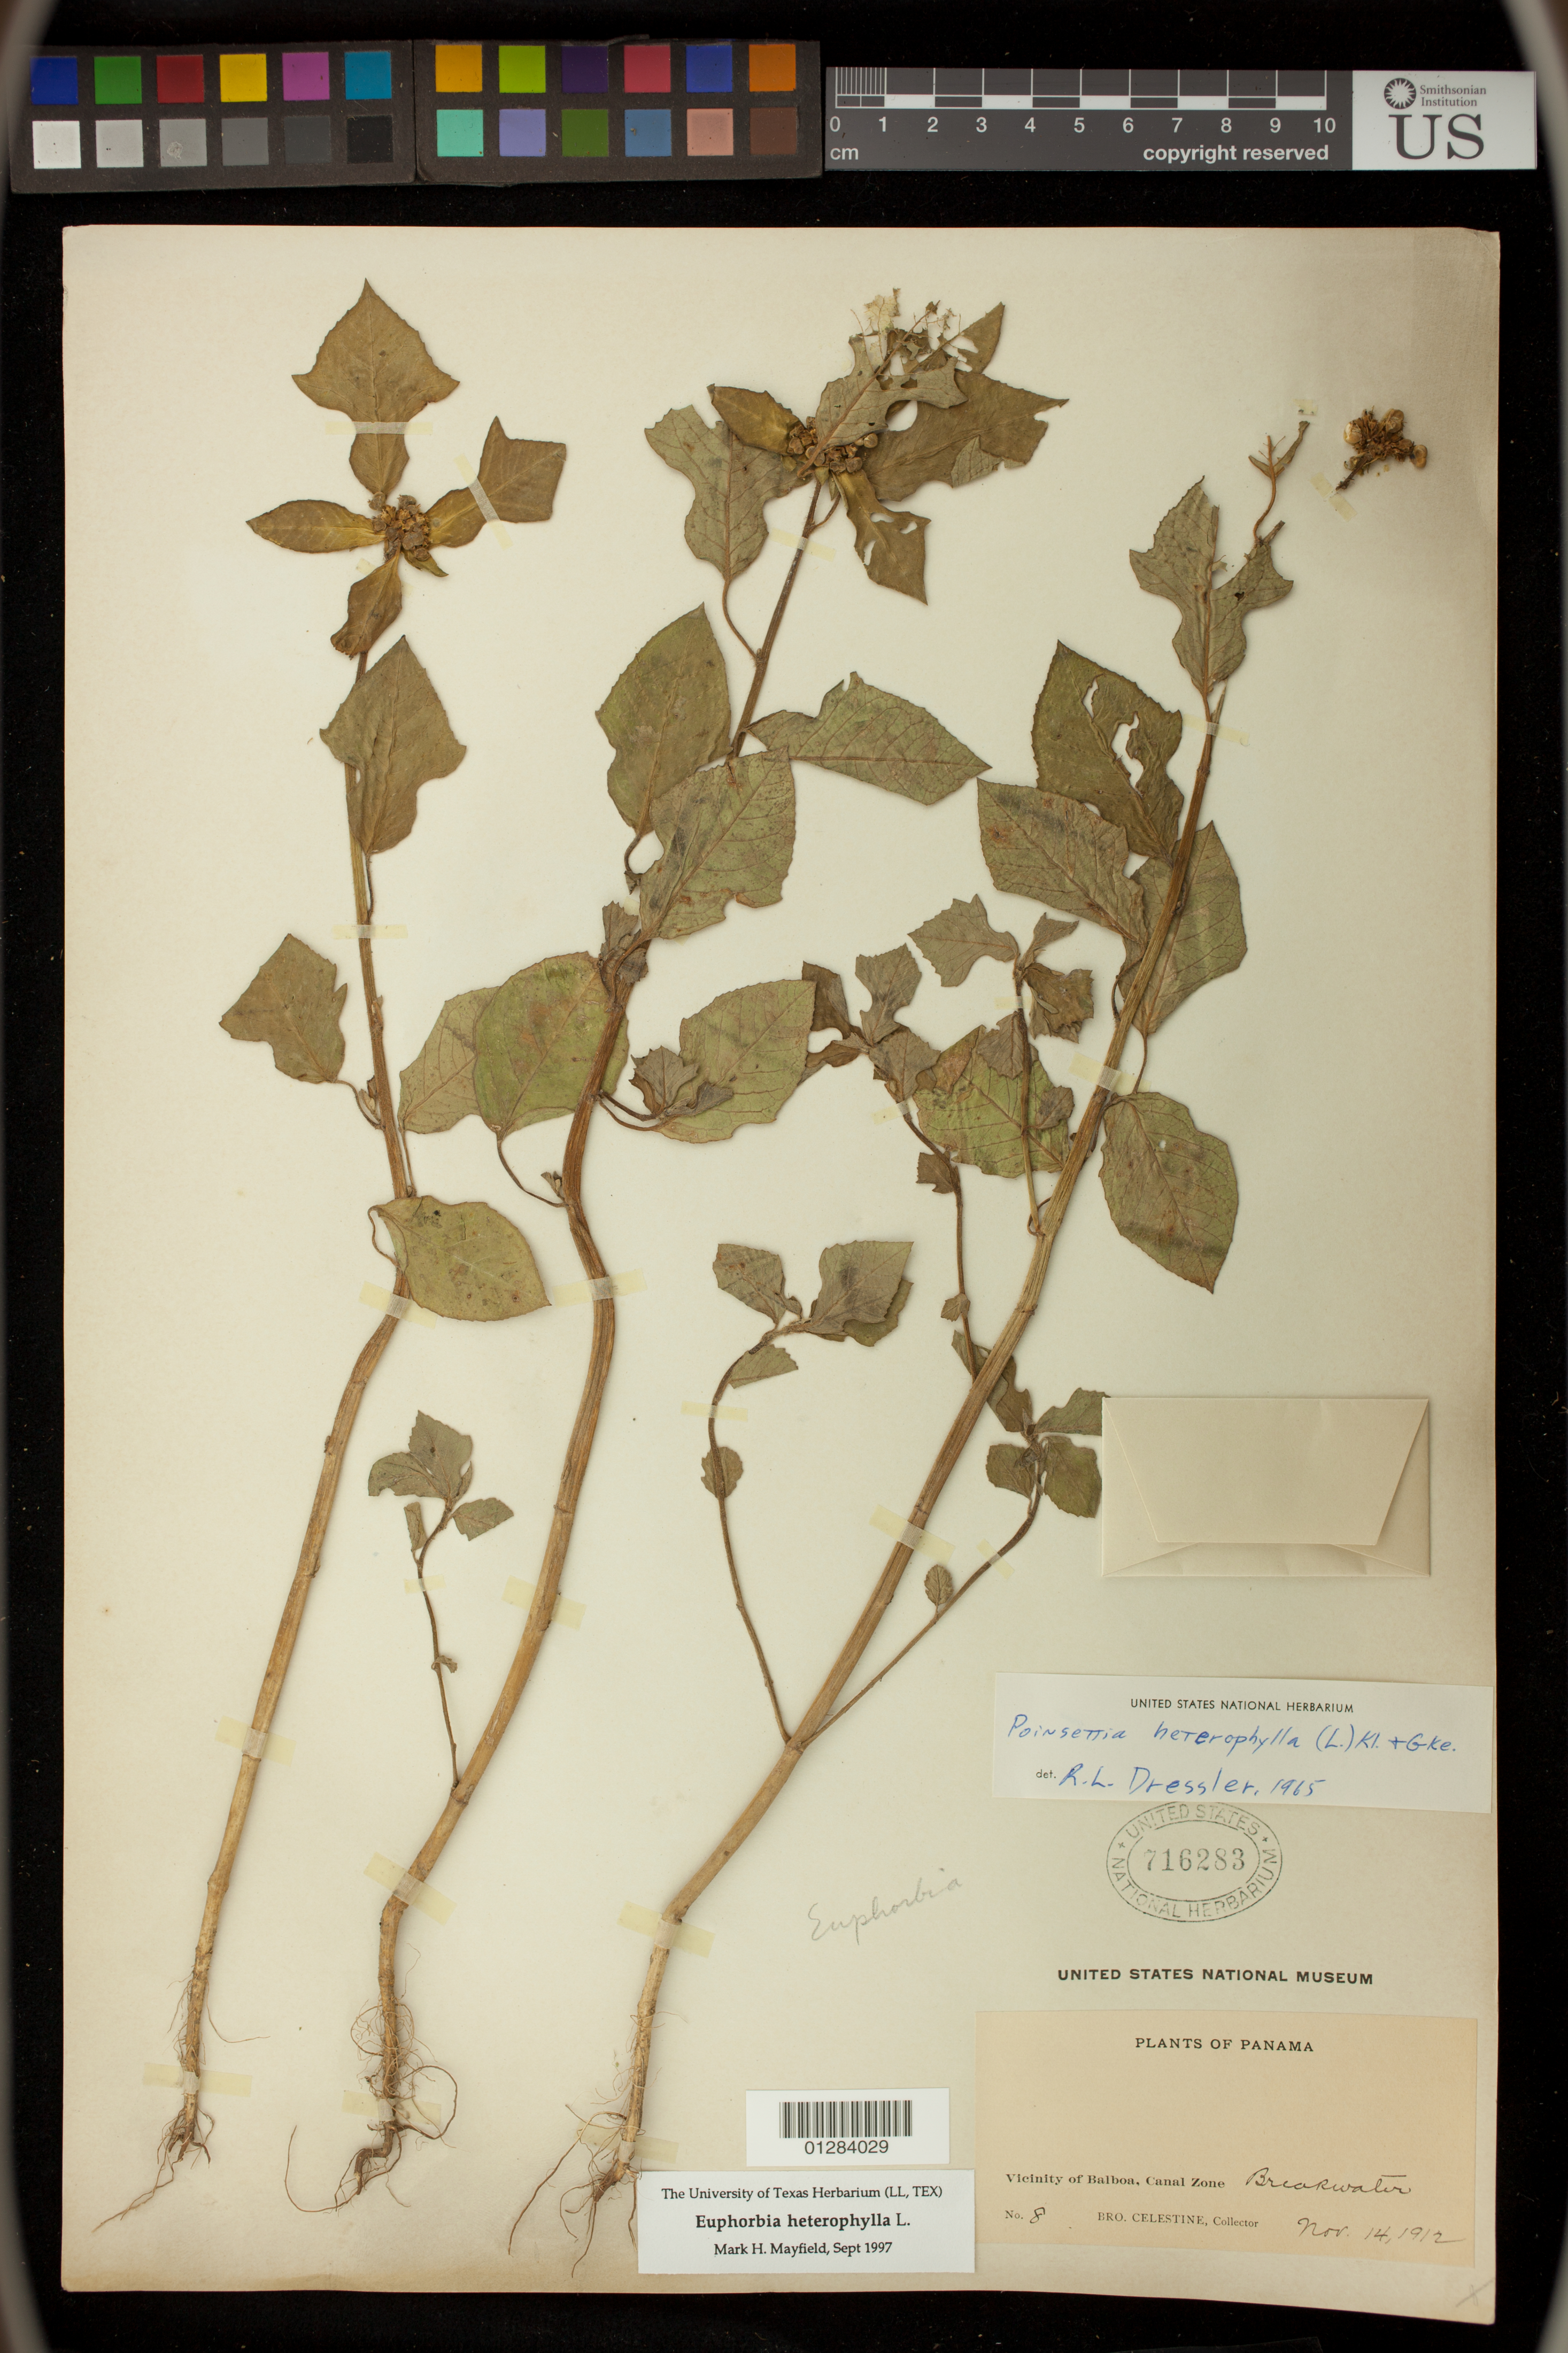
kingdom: Plantae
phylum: Tracheophyta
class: Magnoliopsida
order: Malpighiales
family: Euphorbiaceae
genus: Euphorbia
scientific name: Euphorbia heterophylla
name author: L.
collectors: B. Celestine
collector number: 8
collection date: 1912-11-14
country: Panama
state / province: Panamá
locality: Vicinity of Balboa, Canal Zone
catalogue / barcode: US 716283